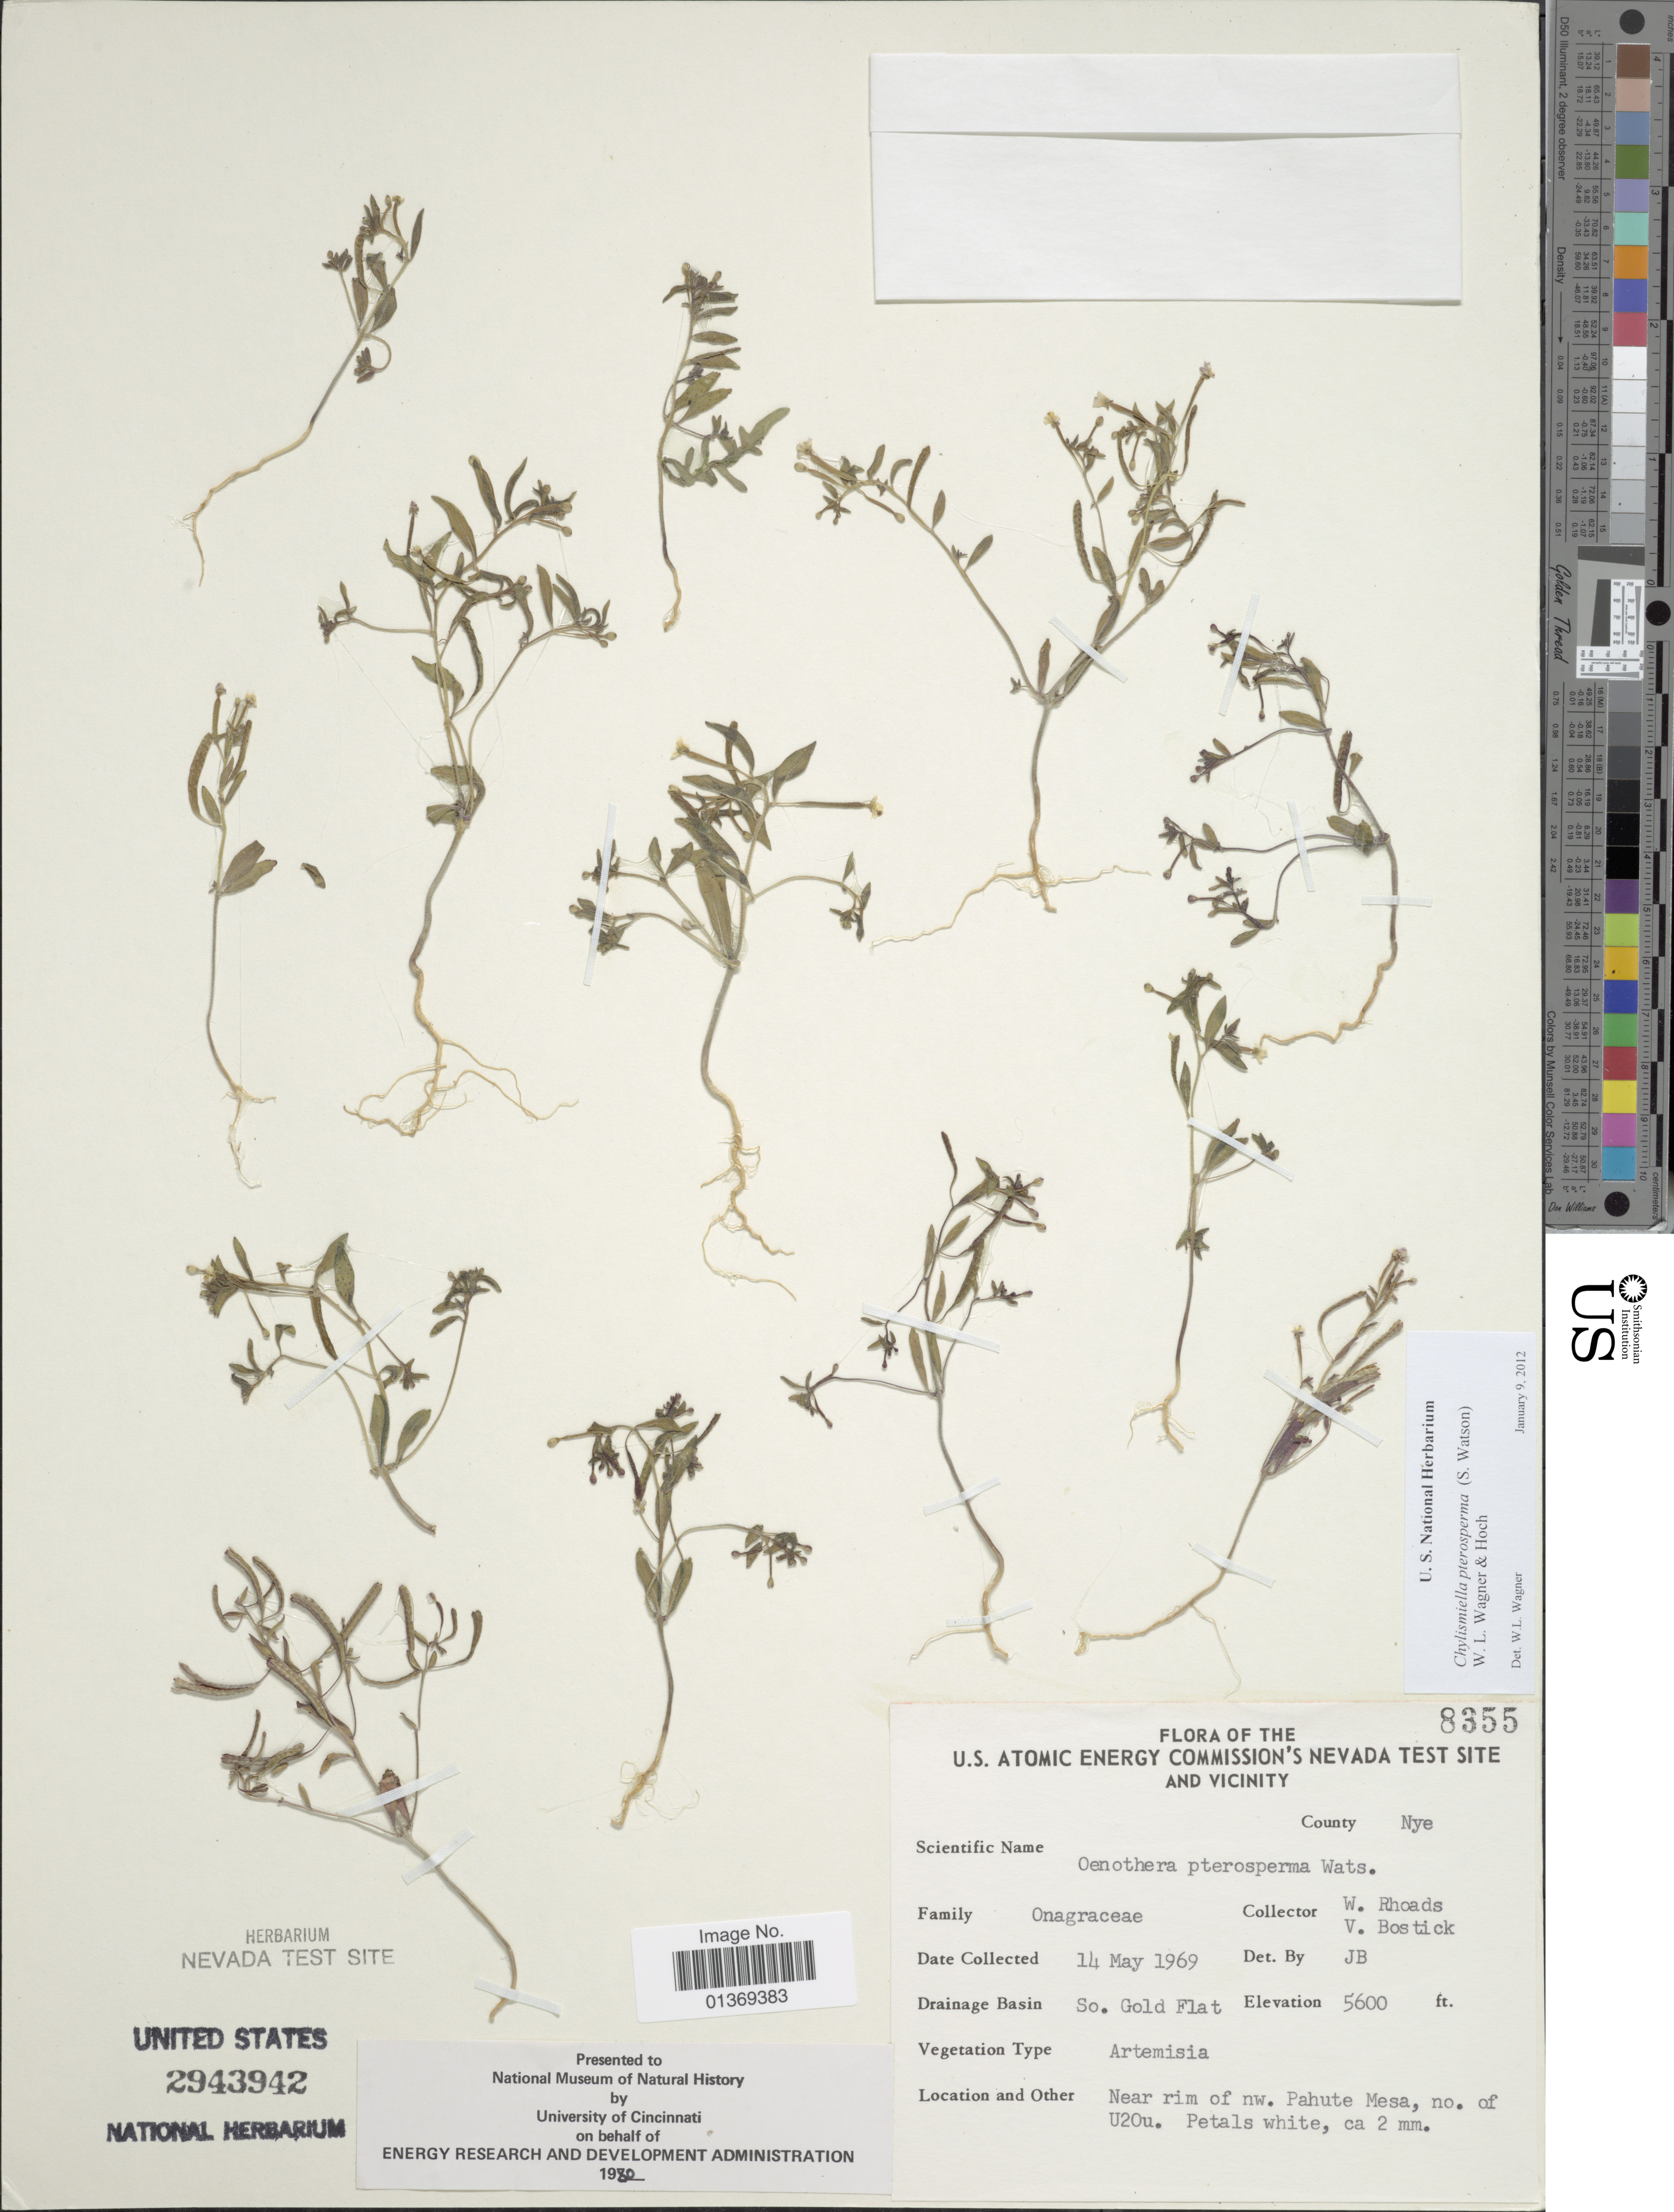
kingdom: Plantae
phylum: Tracheophyta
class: Magnoliopsida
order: Myrtales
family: Onagraceae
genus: Chylismiella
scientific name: Chylismiella pterosperma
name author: (S. Watson) W.L. Wagner & Hoch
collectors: W. Rhoads & V. Bostick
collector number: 8355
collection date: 1969-05-14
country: United States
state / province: Nevada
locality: U.S. Atomic Energy Commission's Nevada Test Site and Vicinity, County Nye, So. Gold Flat, Near rim of nw. Pahute Mesa, no. of U20u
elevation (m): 1707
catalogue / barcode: US 2943942